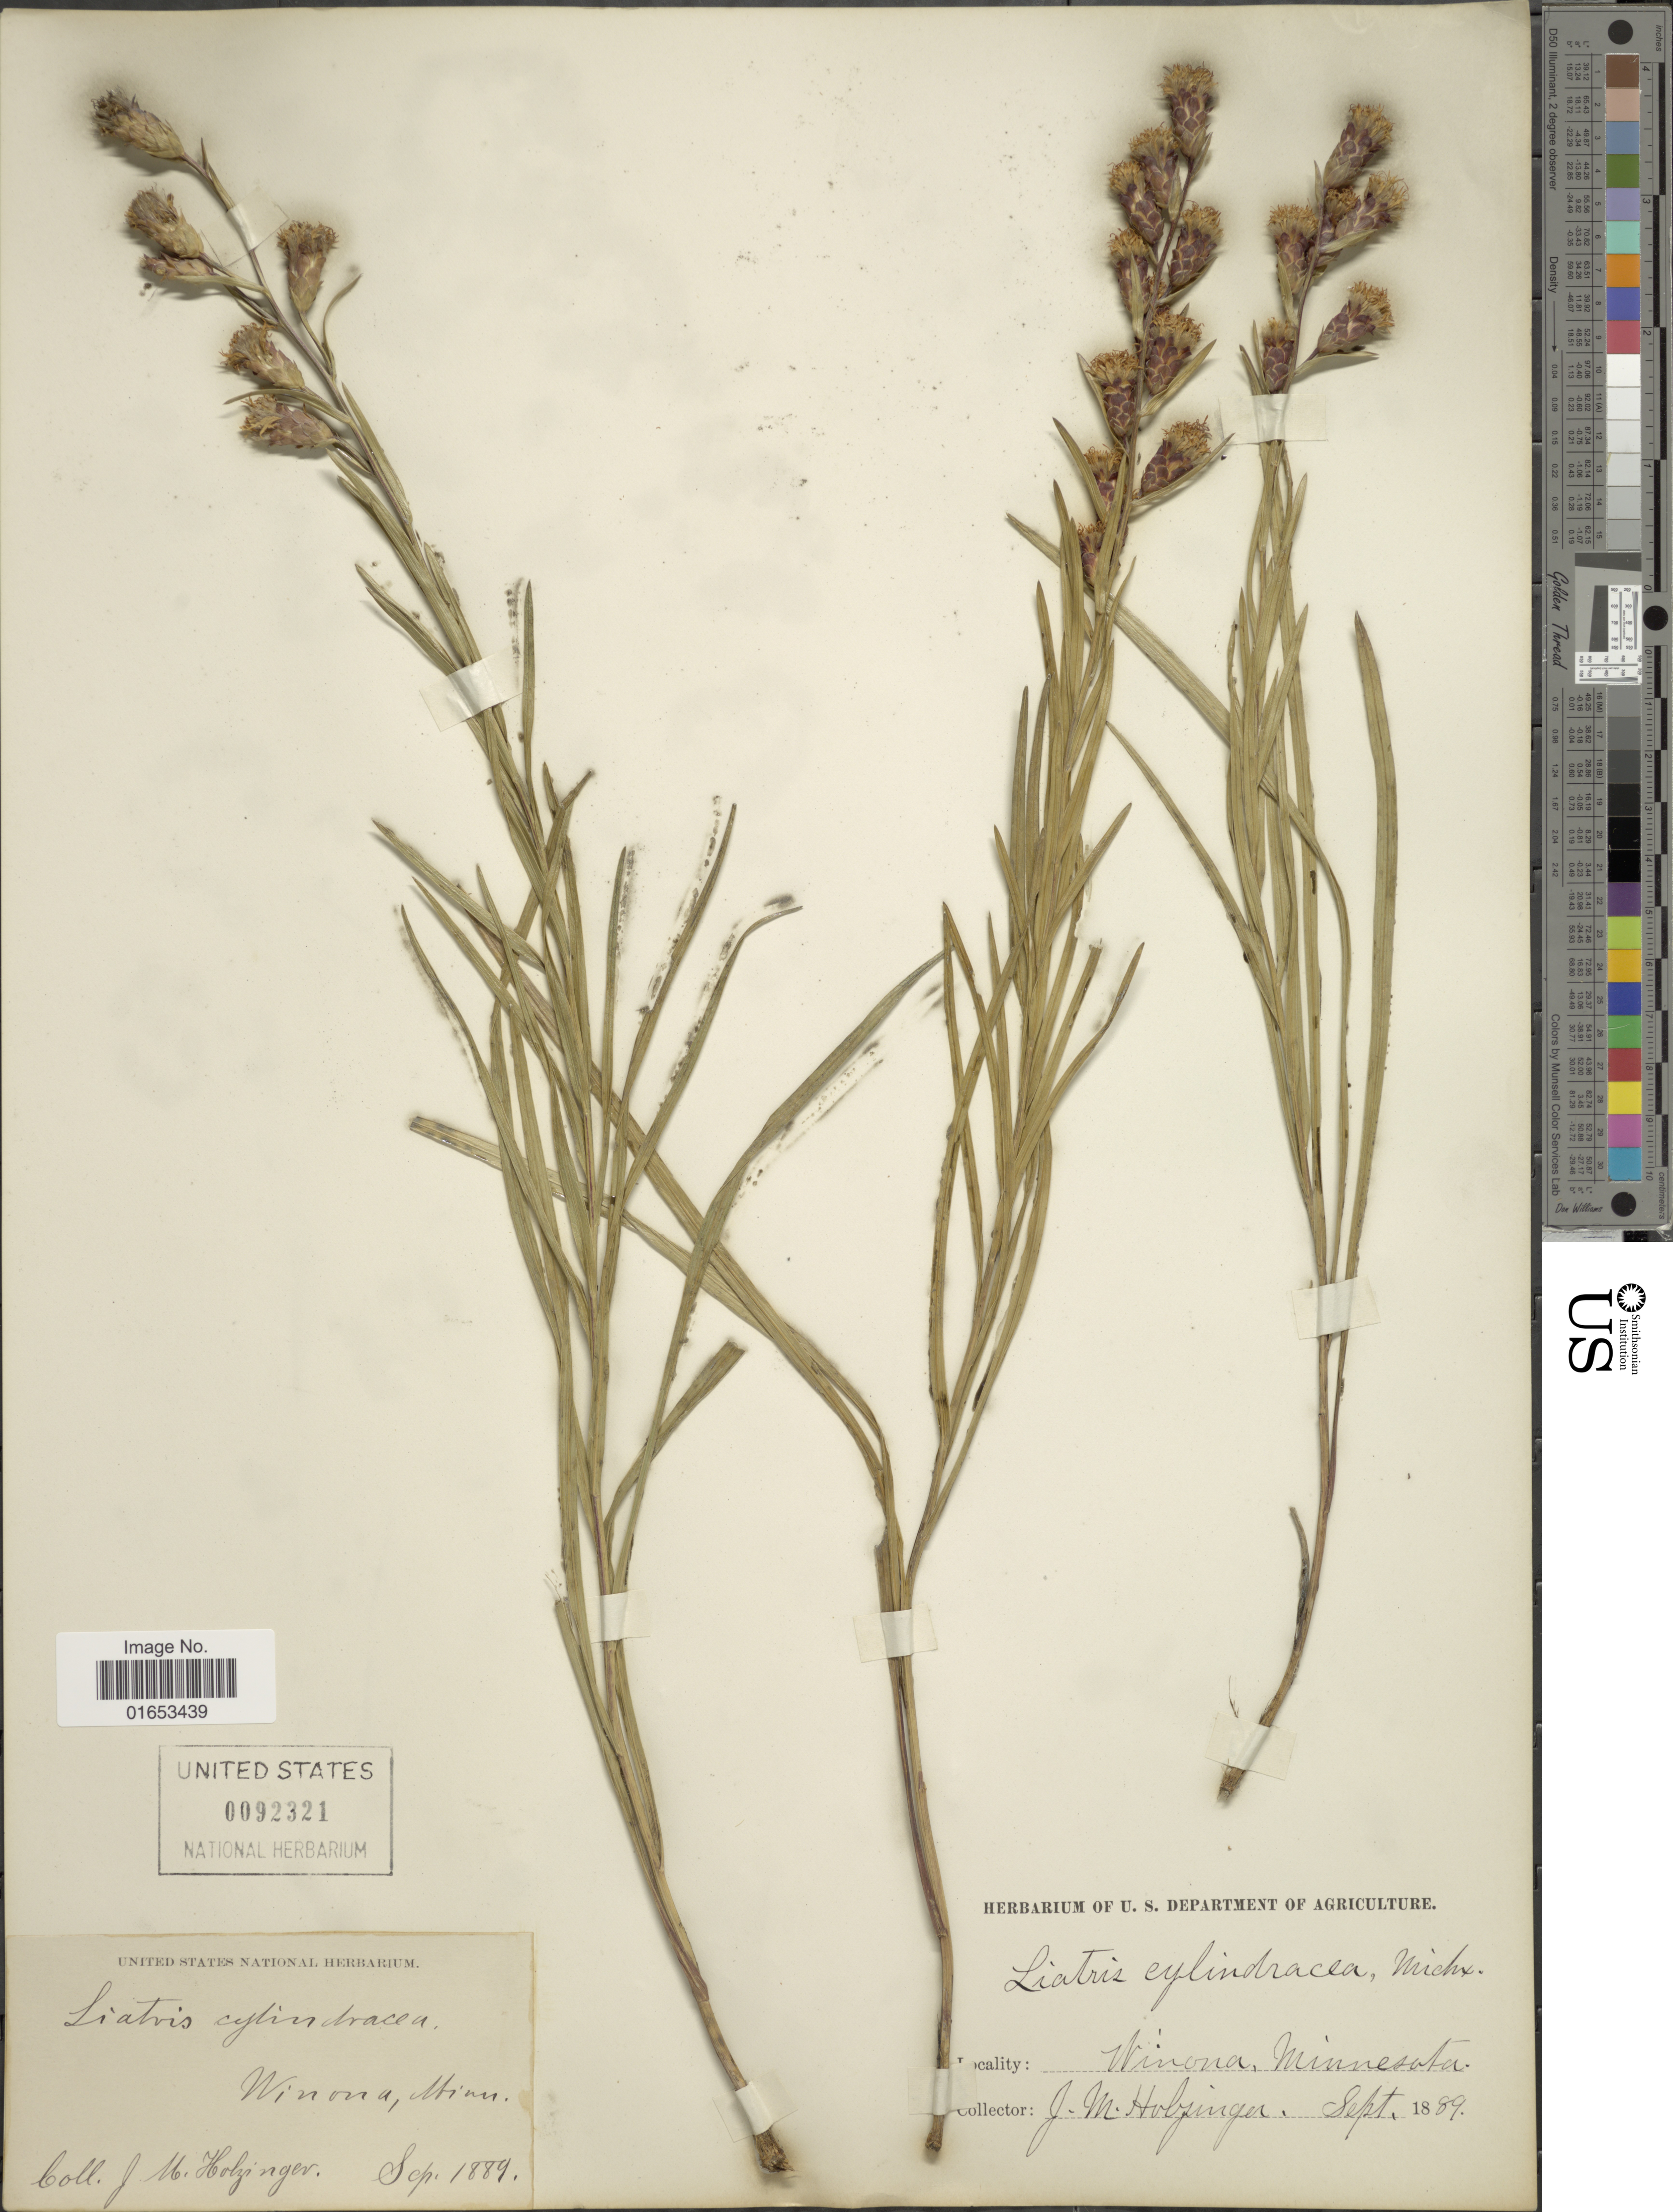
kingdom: Plantae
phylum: Tracheophyta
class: Magnoliopsida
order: Asterales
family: Asteraceae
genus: Liatris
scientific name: Liatris cylindracea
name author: Michaux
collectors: J. M. Holzinger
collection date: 1889-09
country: United States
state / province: Minnesota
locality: Winona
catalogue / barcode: US 92321